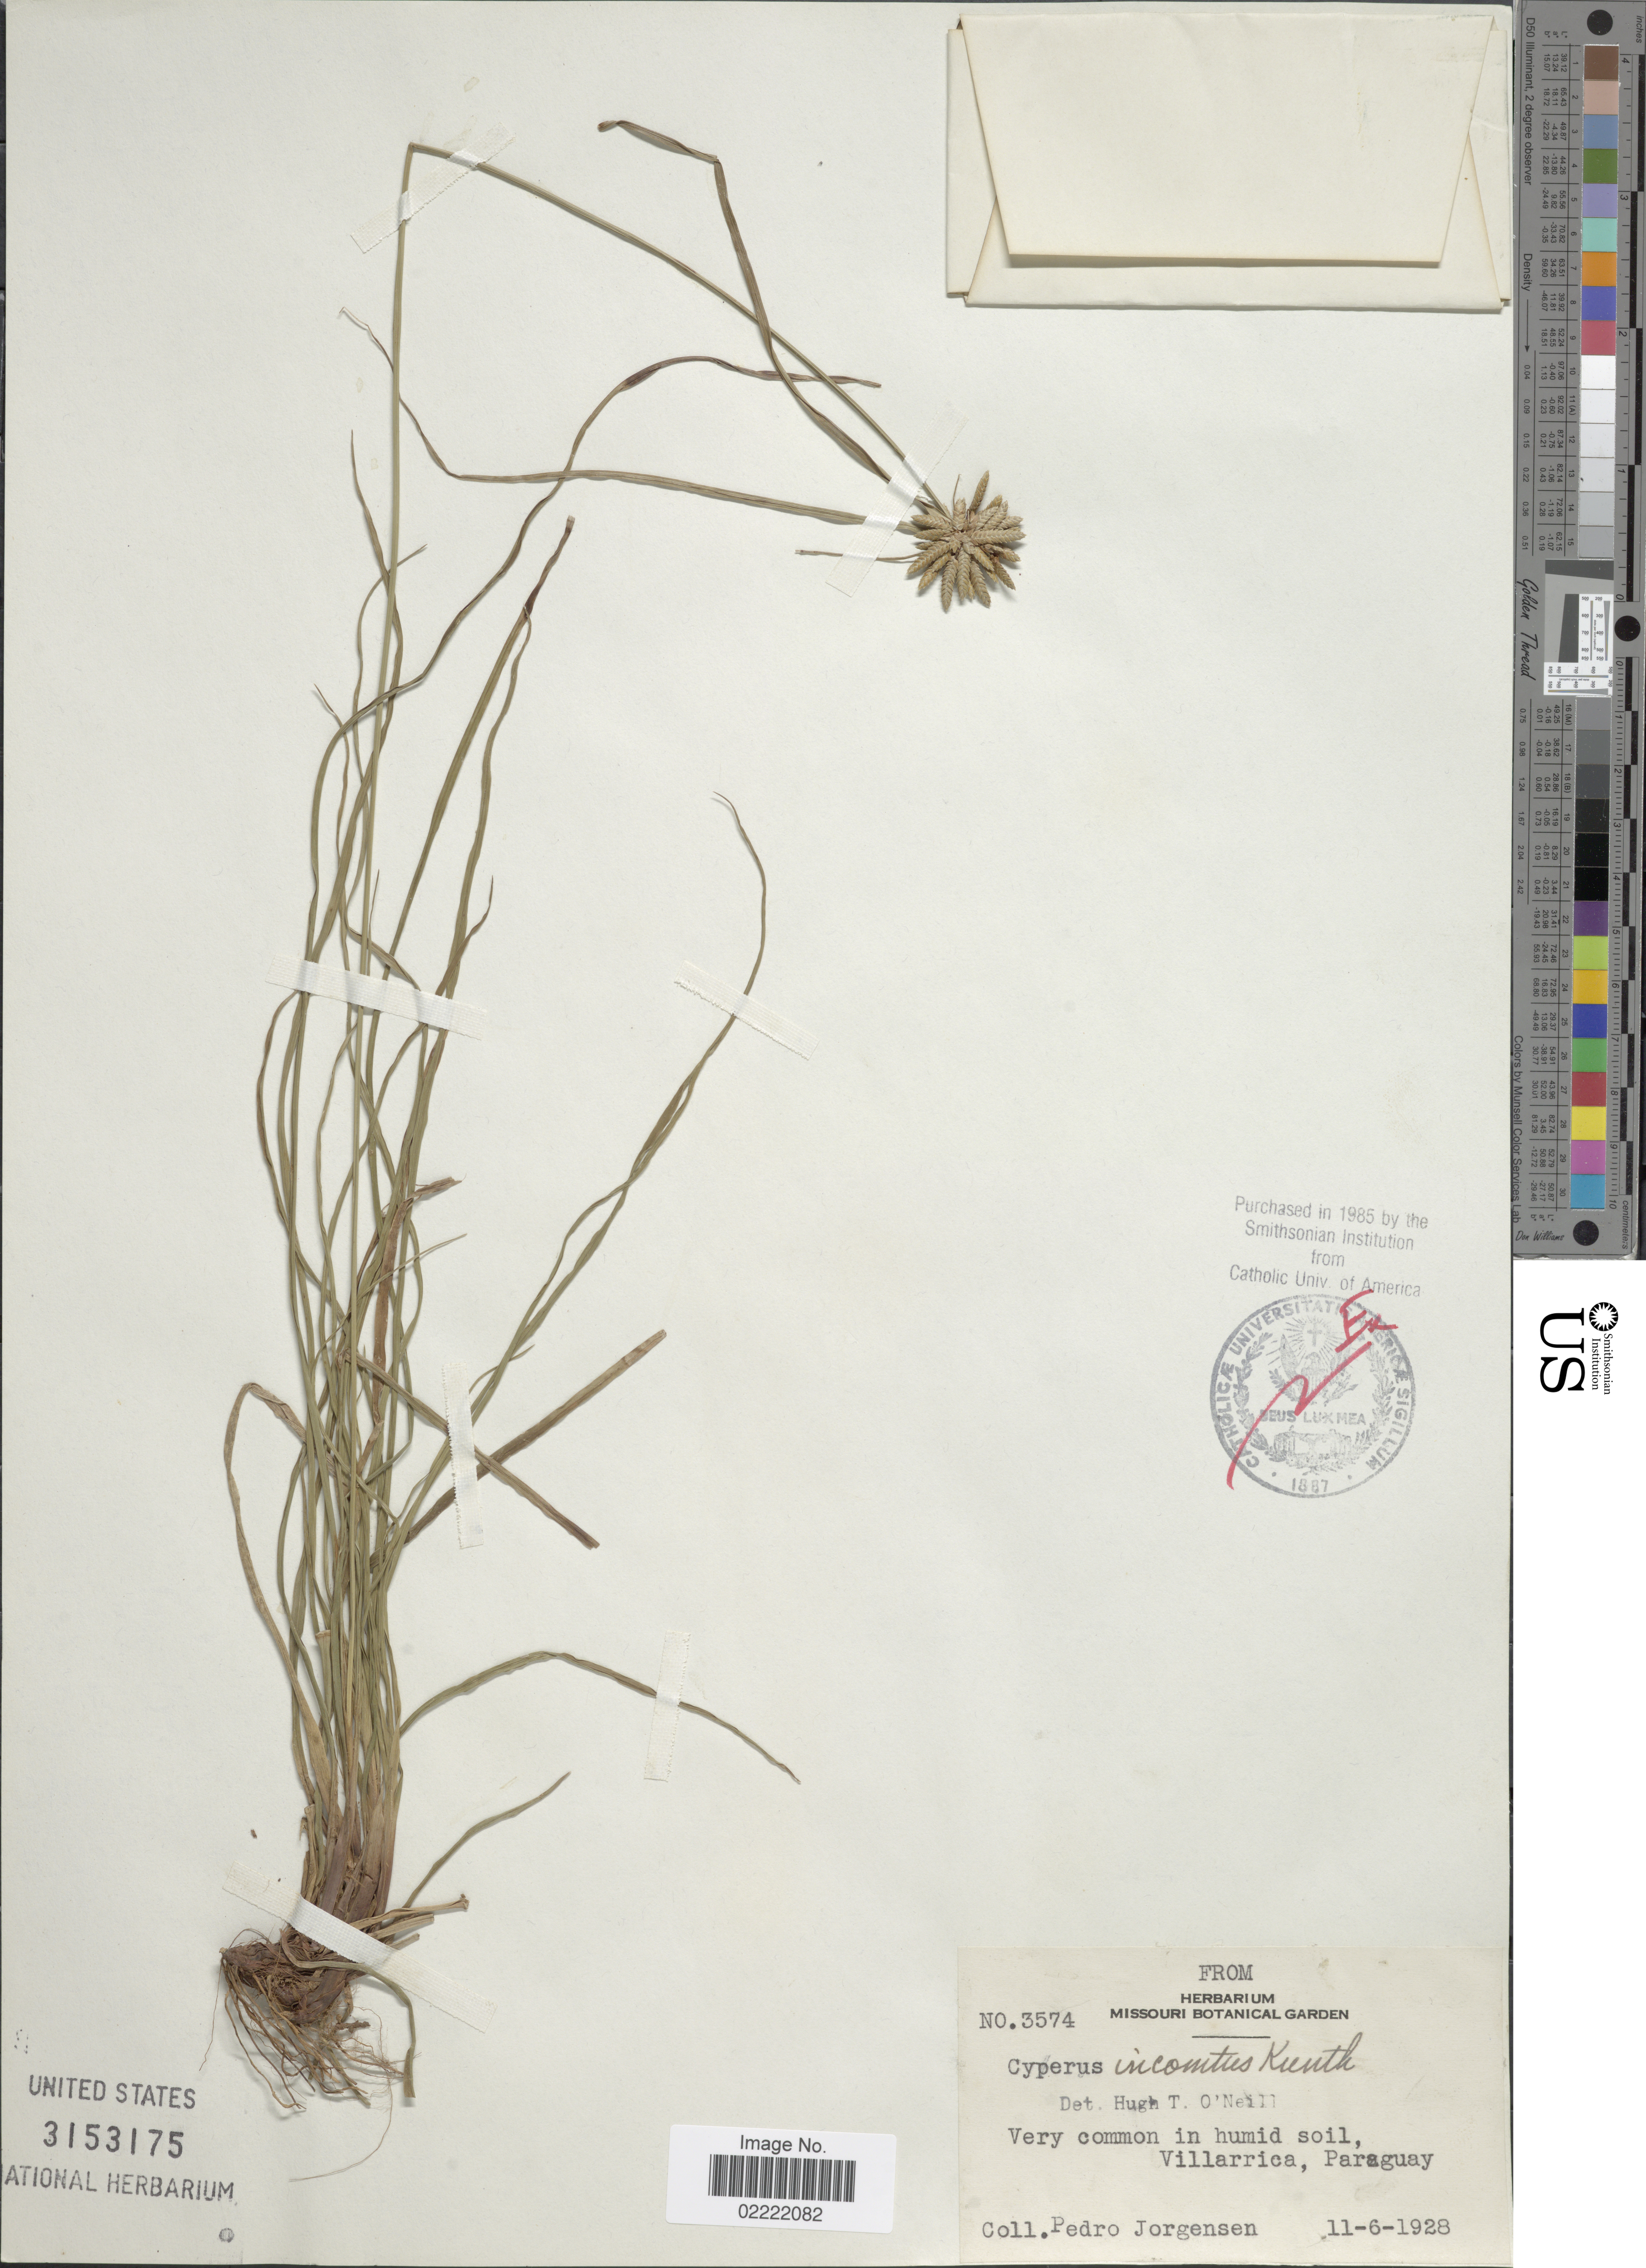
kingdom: Plantae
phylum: Tracheophyta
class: Liliopsida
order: Poales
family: Cyperaceae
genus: Cyperus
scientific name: Cyperus incomtus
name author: Kunth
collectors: P. Jörgensen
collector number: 3574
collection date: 1928-06-11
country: Paraguay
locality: Very common in humid soil, Villarica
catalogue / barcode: US 3153175